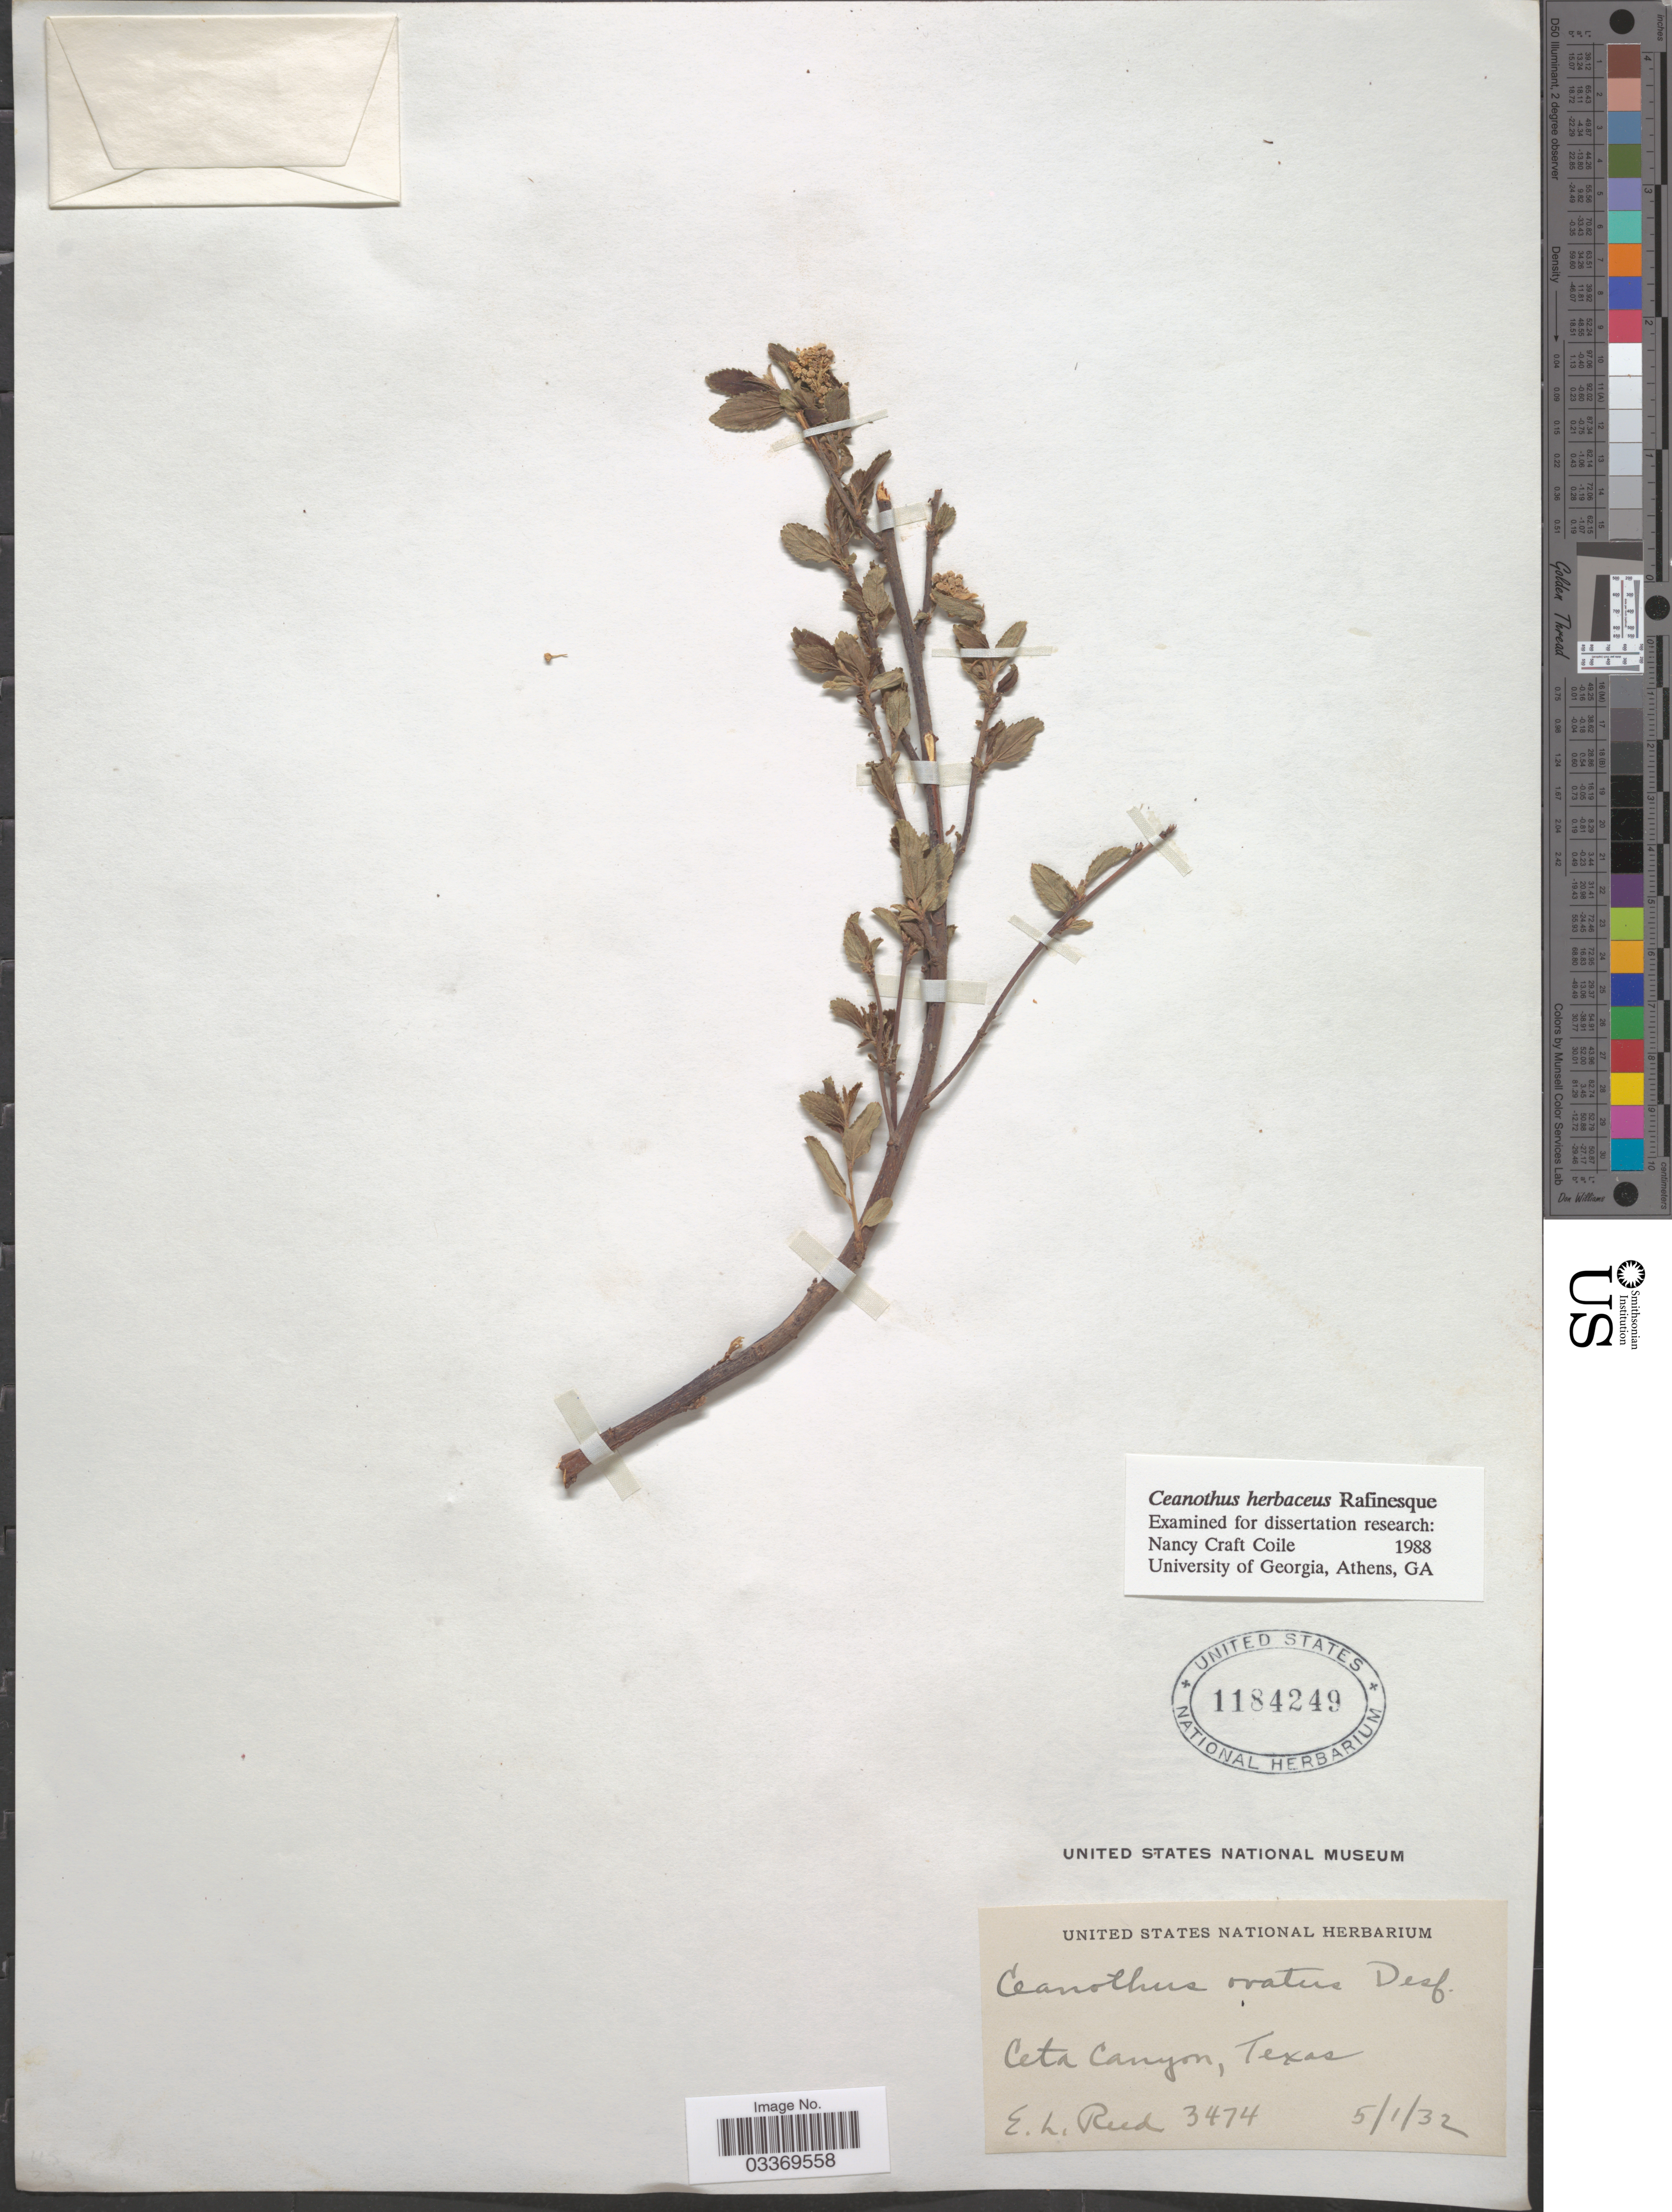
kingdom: Plantae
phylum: Tracheophyta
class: Magnoliopsida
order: Rosales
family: Rhamnaceae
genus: Ceanothus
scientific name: Ceanothus ovatus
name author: Desf.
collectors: E. Reed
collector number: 3474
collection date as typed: Transcribed d/m/y: 1/5/32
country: United States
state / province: Texas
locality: Ceta Canyon.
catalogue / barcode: US 1184249